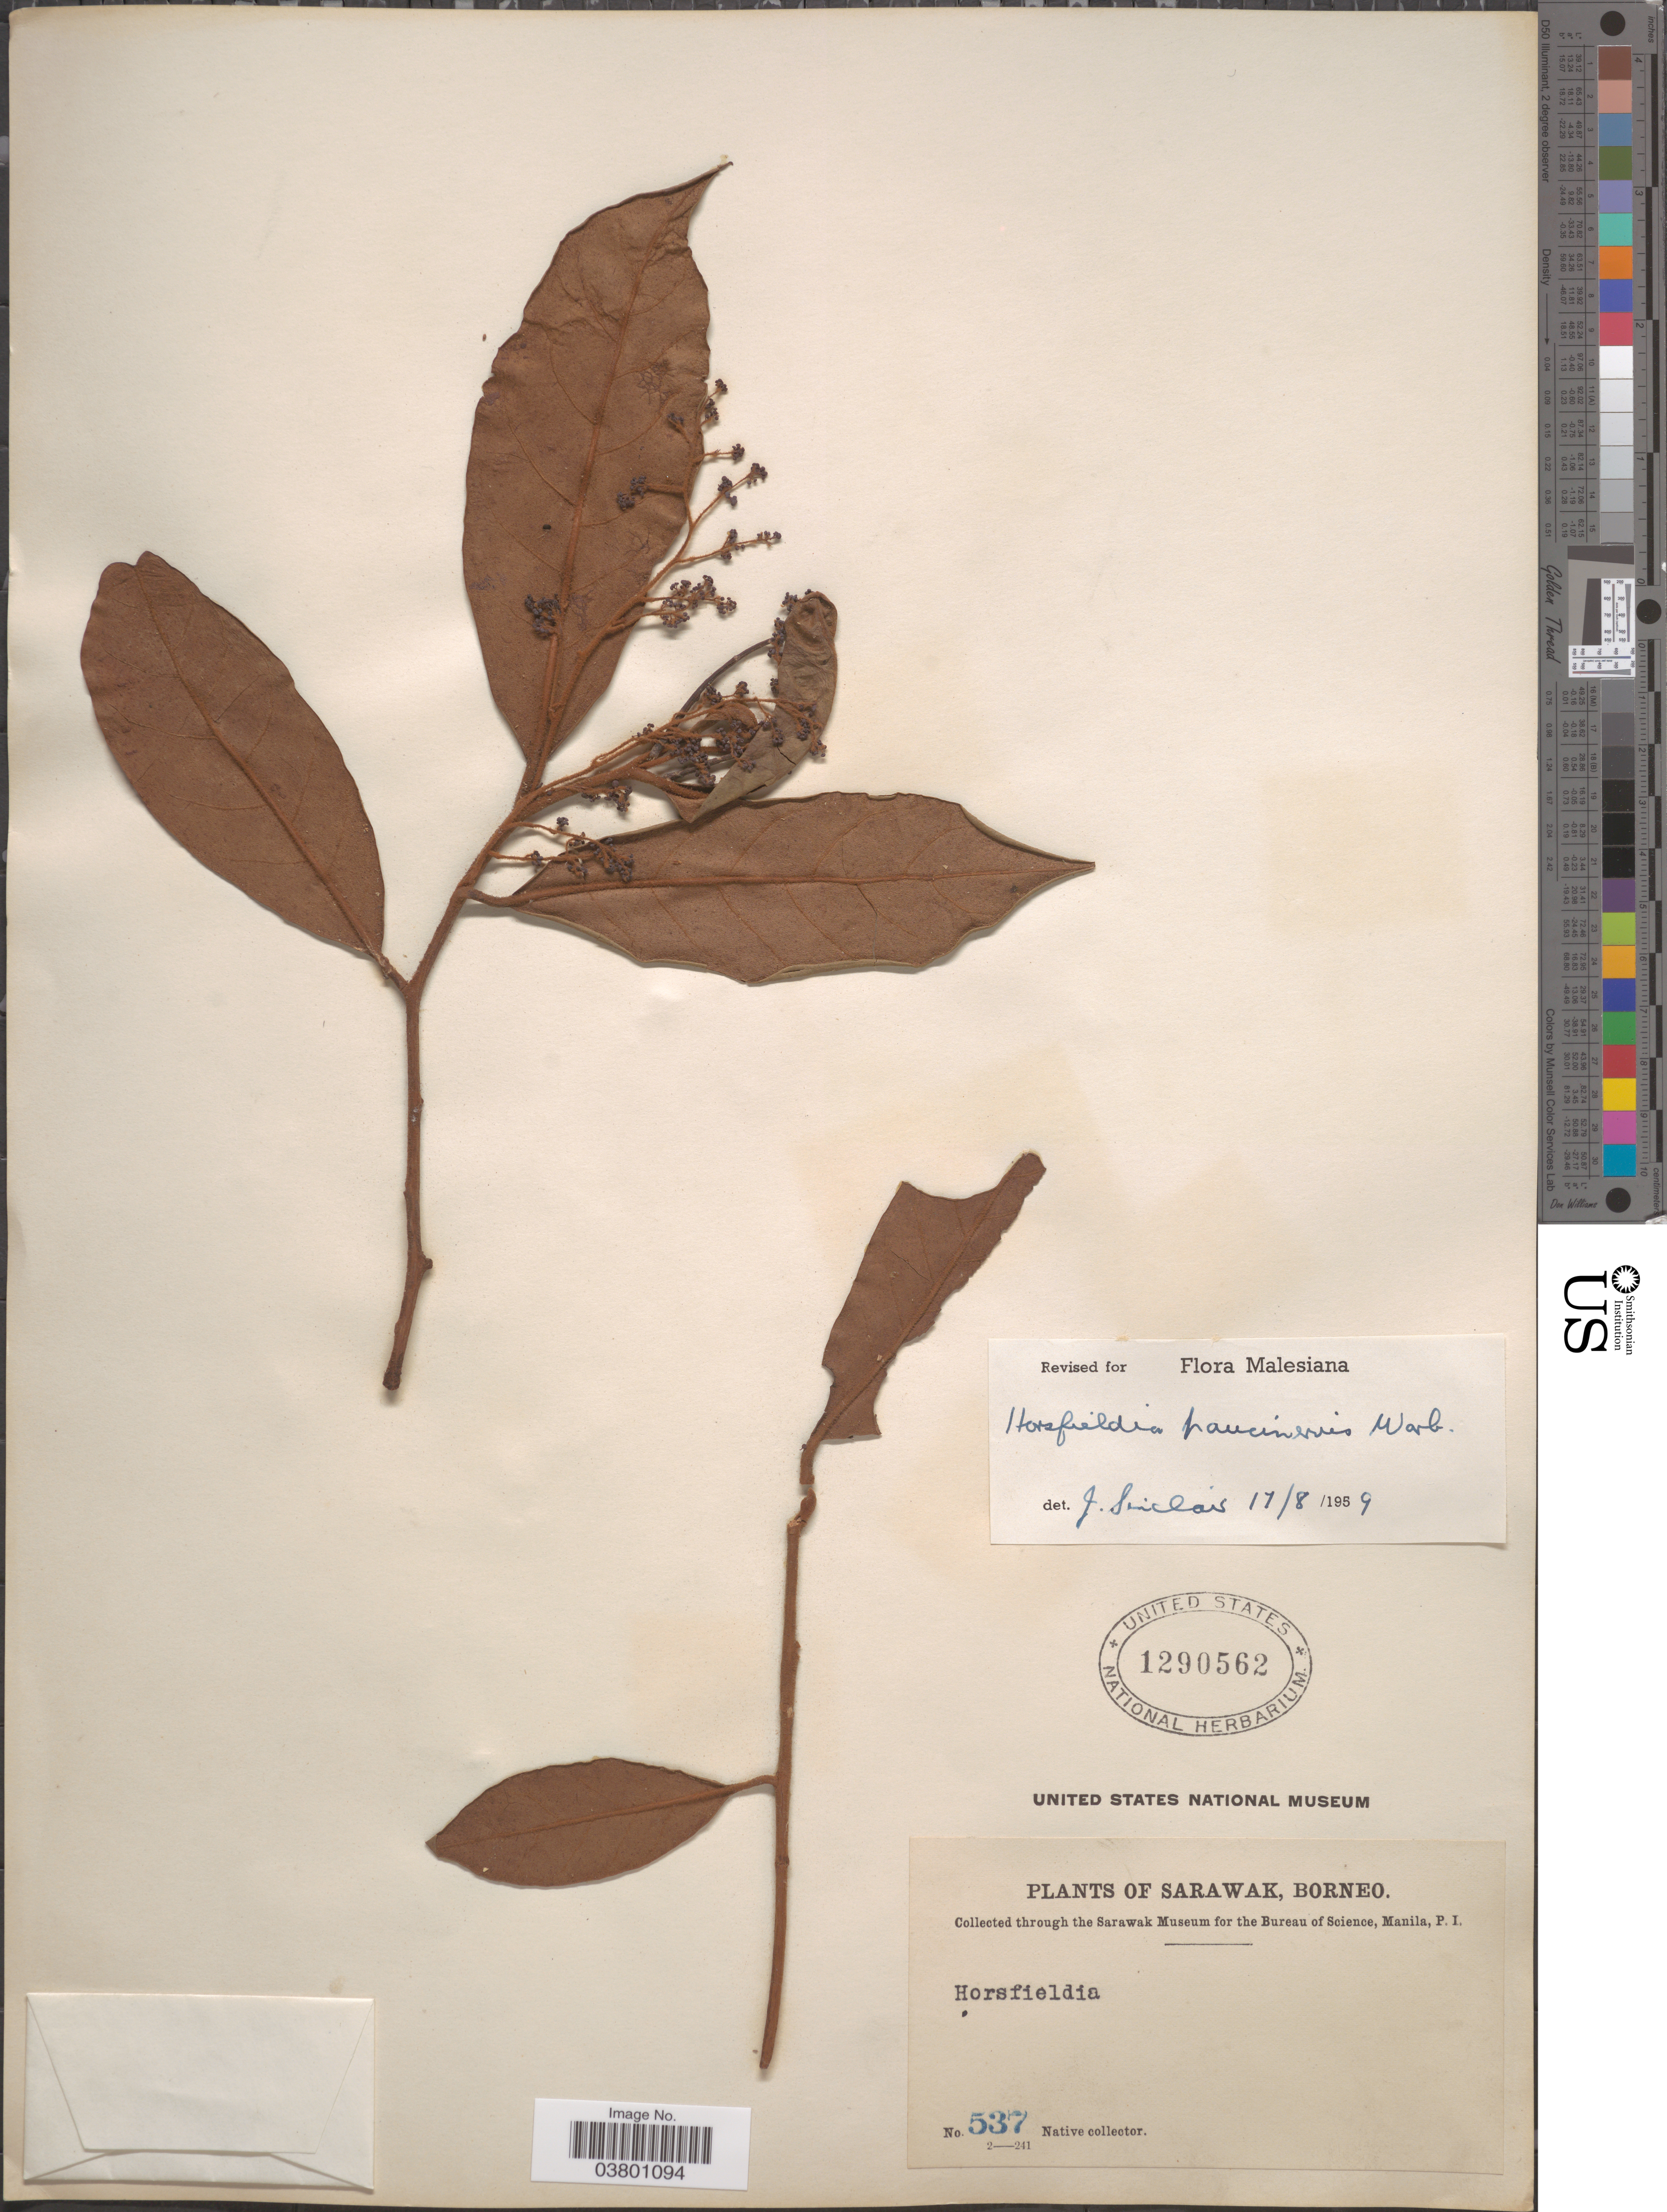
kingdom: Plantae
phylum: Tracheophyta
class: Magnoliopsida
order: Magnoliales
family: Myristicaceae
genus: Horsfieldia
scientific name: Horsfieldia paucinervis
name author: Warb.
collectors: Native collector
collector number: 537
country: Malaysia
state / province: Sarawak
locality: Borneo.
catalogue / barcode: US 1290562